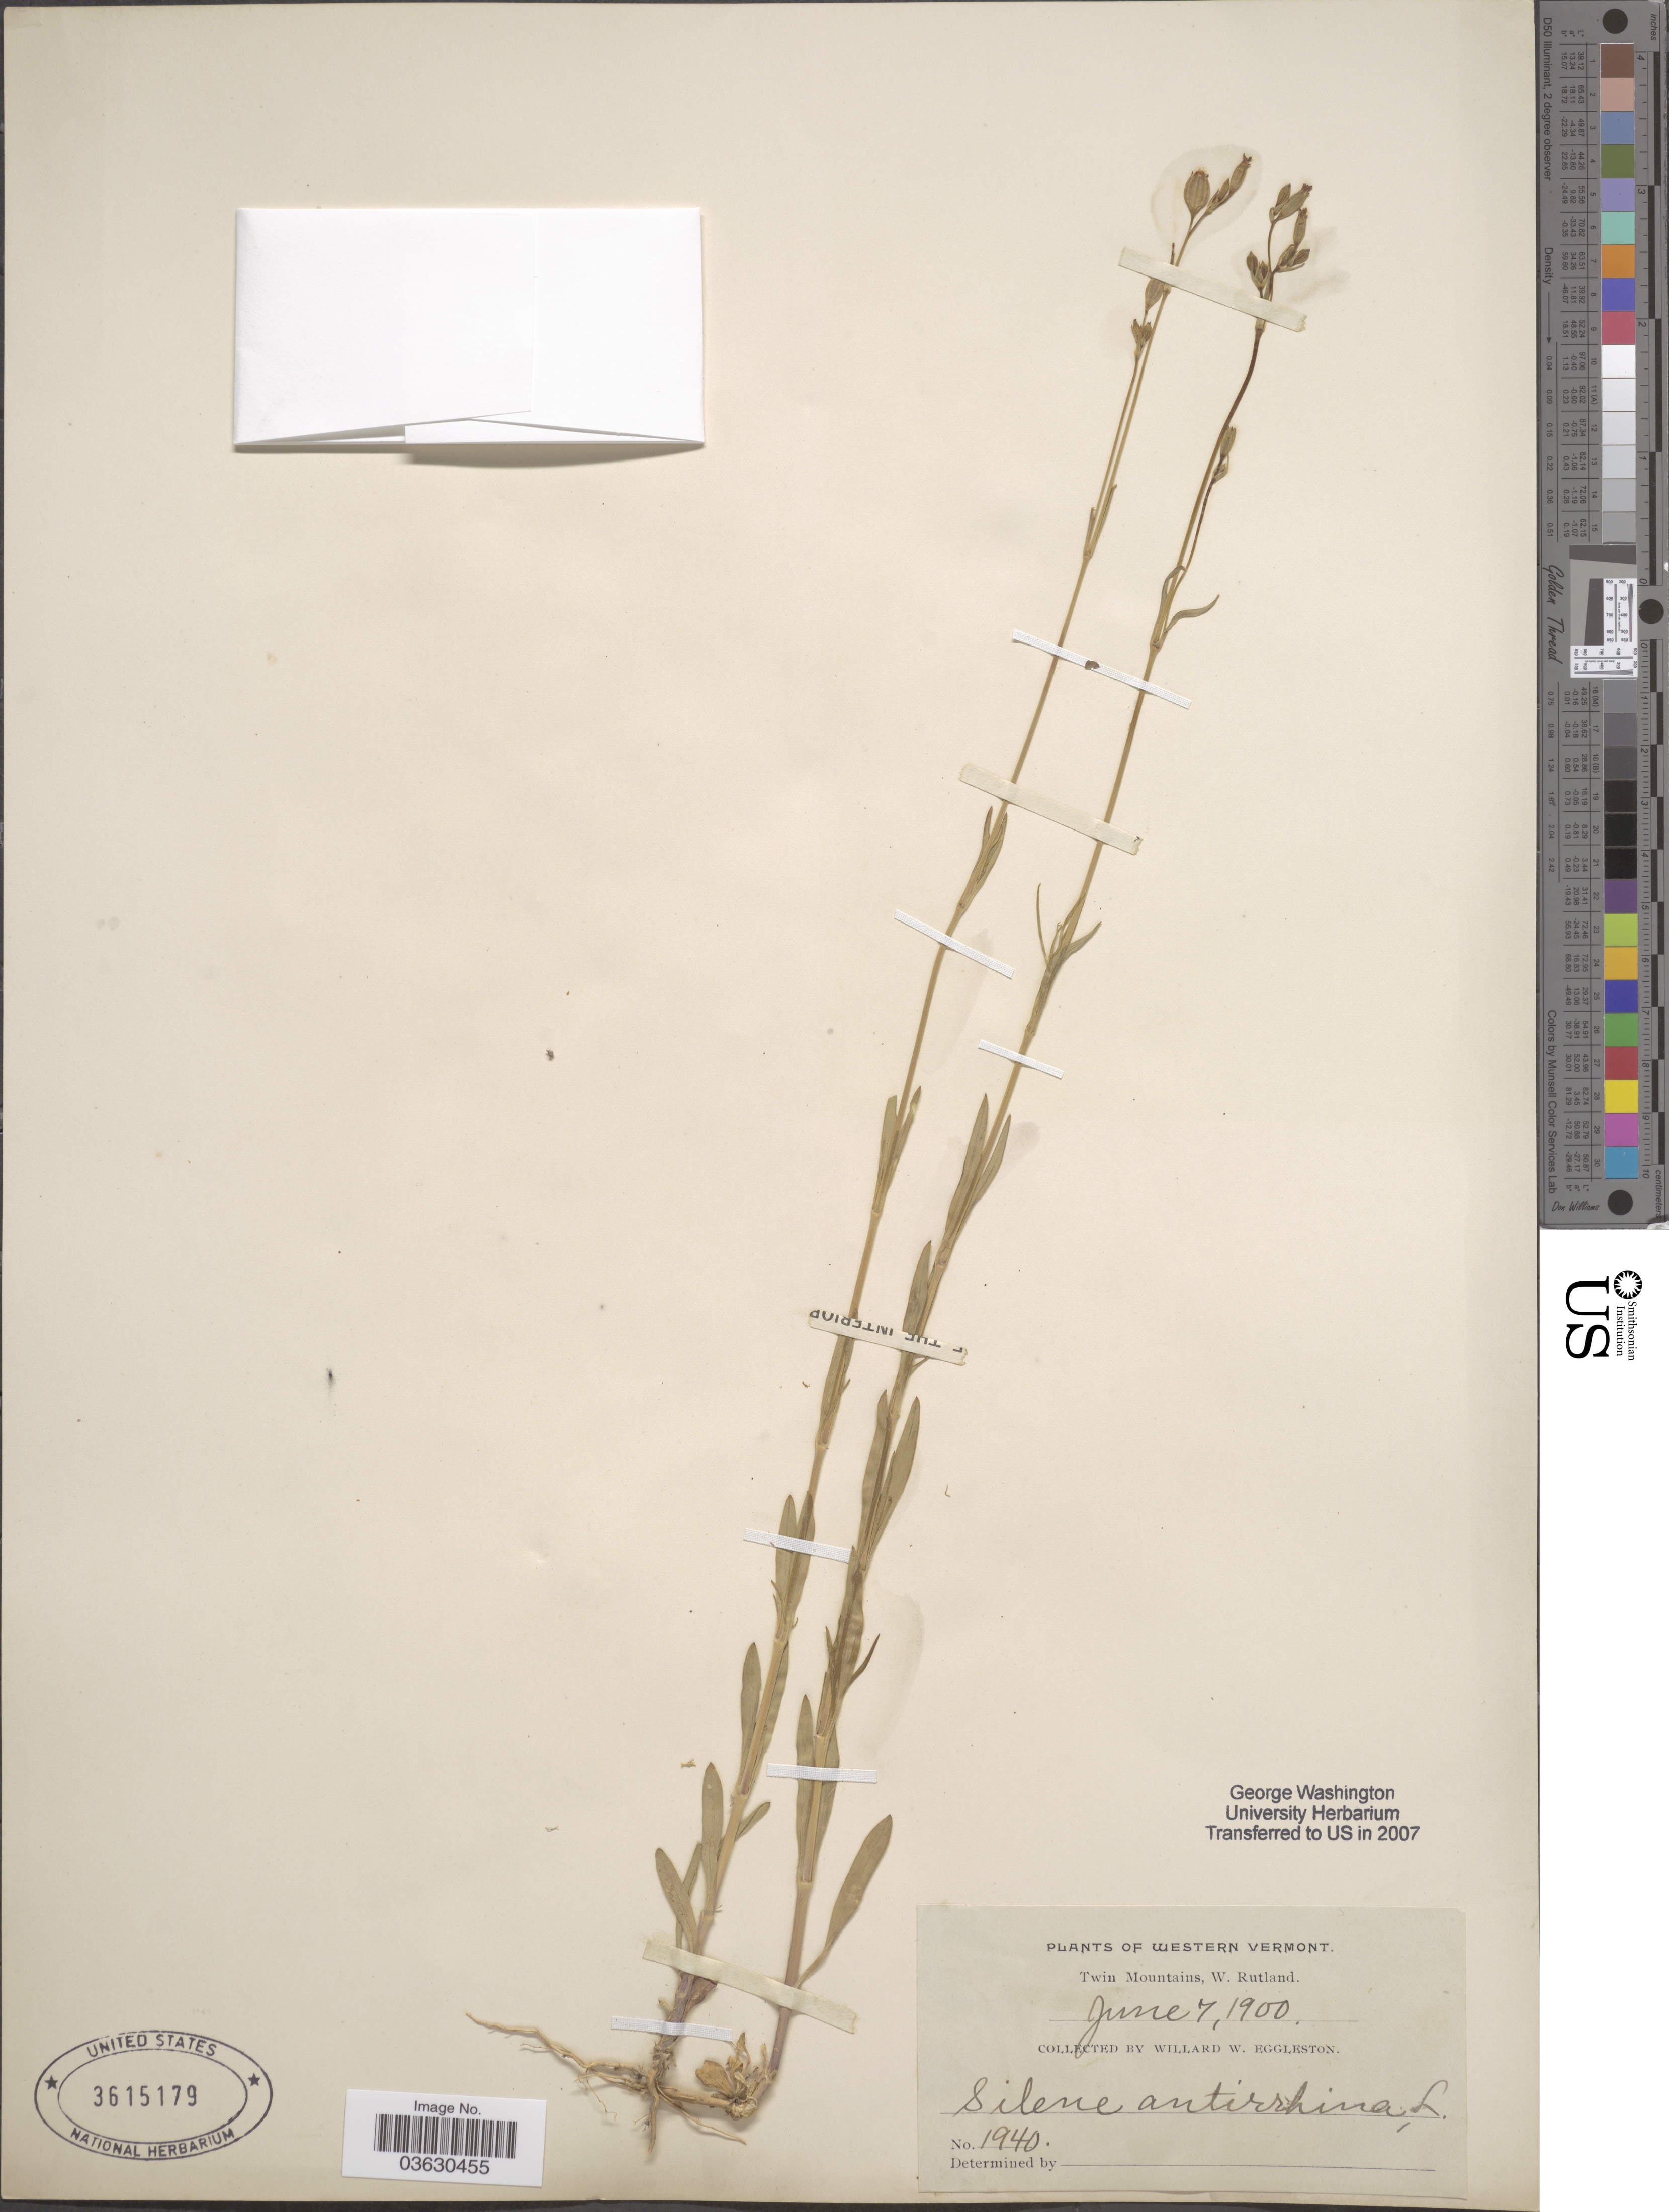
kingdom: Plantae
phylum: Tracheophyta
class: Magnoliopsida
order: Caryophyllales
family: Caryophyllaceae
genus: Silene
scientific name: Silene antirrhina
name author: L.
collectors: W. W. Eggleston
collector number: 1940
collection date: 1900-06-07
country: United States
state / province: Vermont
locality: Western Vermont. Twin Mountains, W. Rutland.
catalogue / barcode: US 3615179